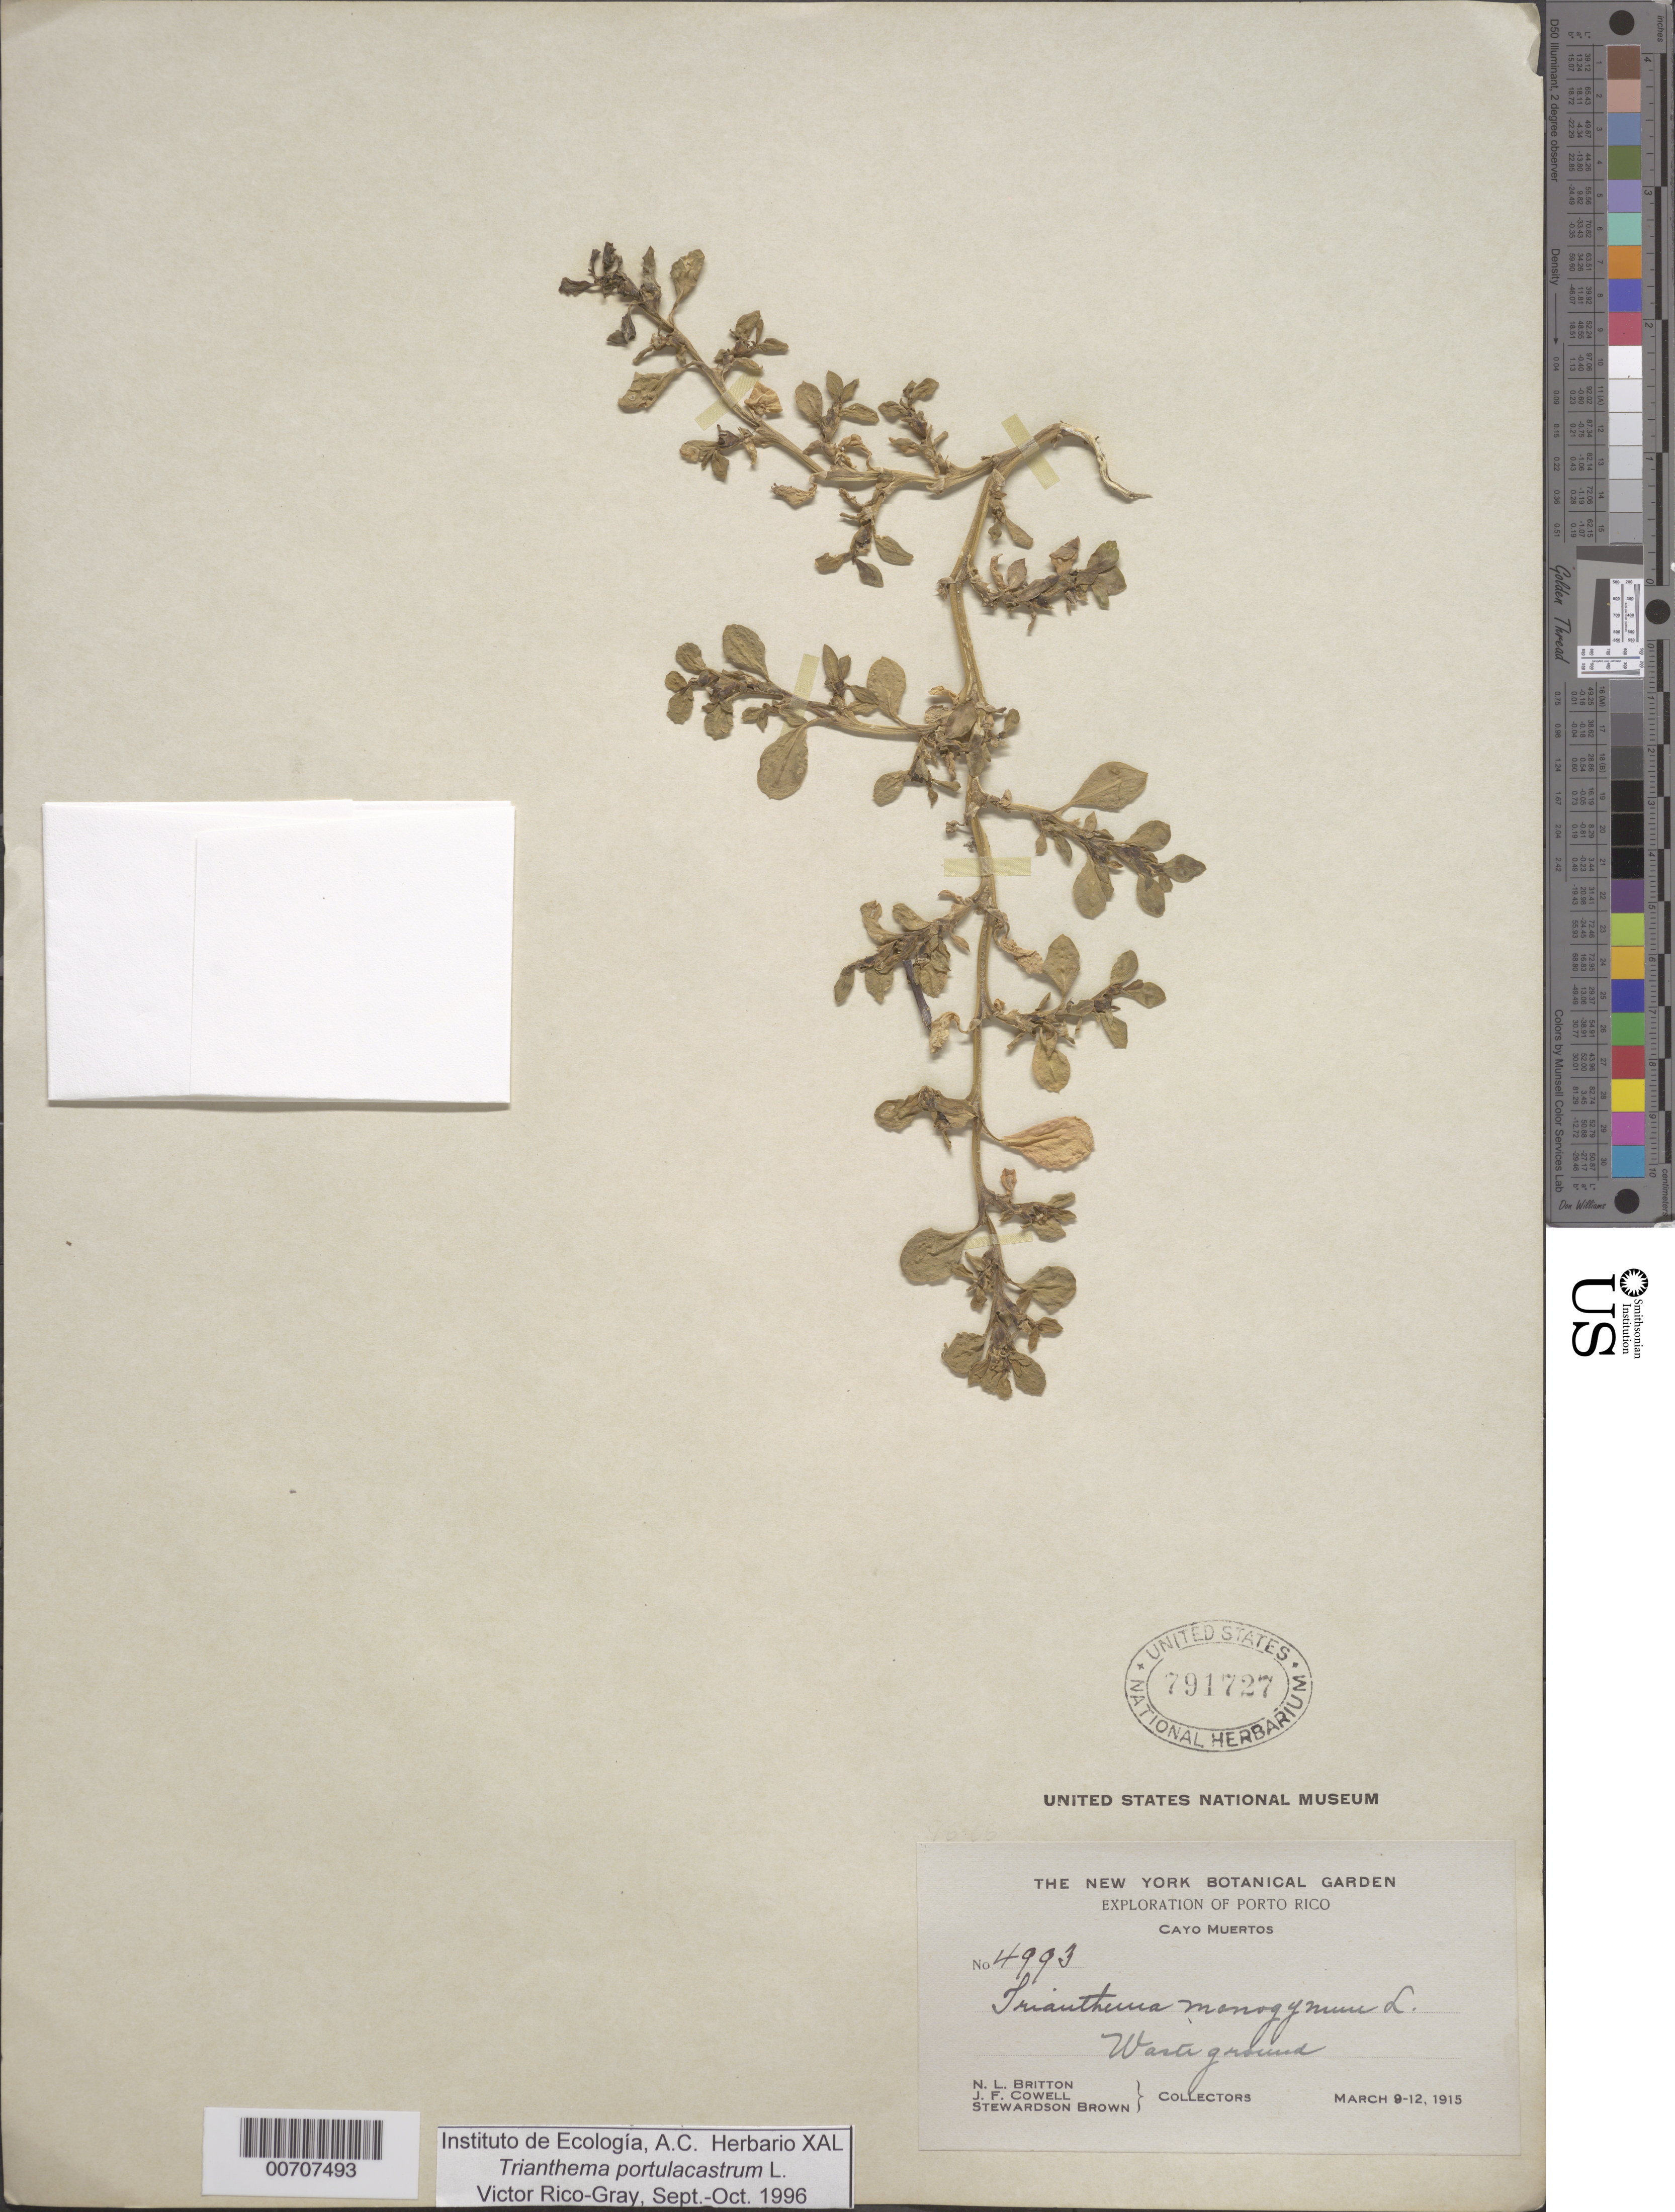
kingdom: Plantae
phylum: Tracheophyta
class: Magnoliopsida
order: Caryophyllales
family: Aizoaceae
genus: Trianthema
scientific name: Trianthema portulacastrum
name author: L.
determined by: Rico-Gray, V., (IEB), Instituto de Ecologia, A.C.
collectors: N. Britton, J. F. Cowell & S. Brown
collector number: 4993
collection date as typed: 09 Mar 1915 to 12 Mar 1915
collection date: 1915-03-09/1915-03-12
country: Puerto Rico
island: Greater Antilles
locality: Cayo Muertos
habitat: Waste ground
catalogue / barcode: US 791727